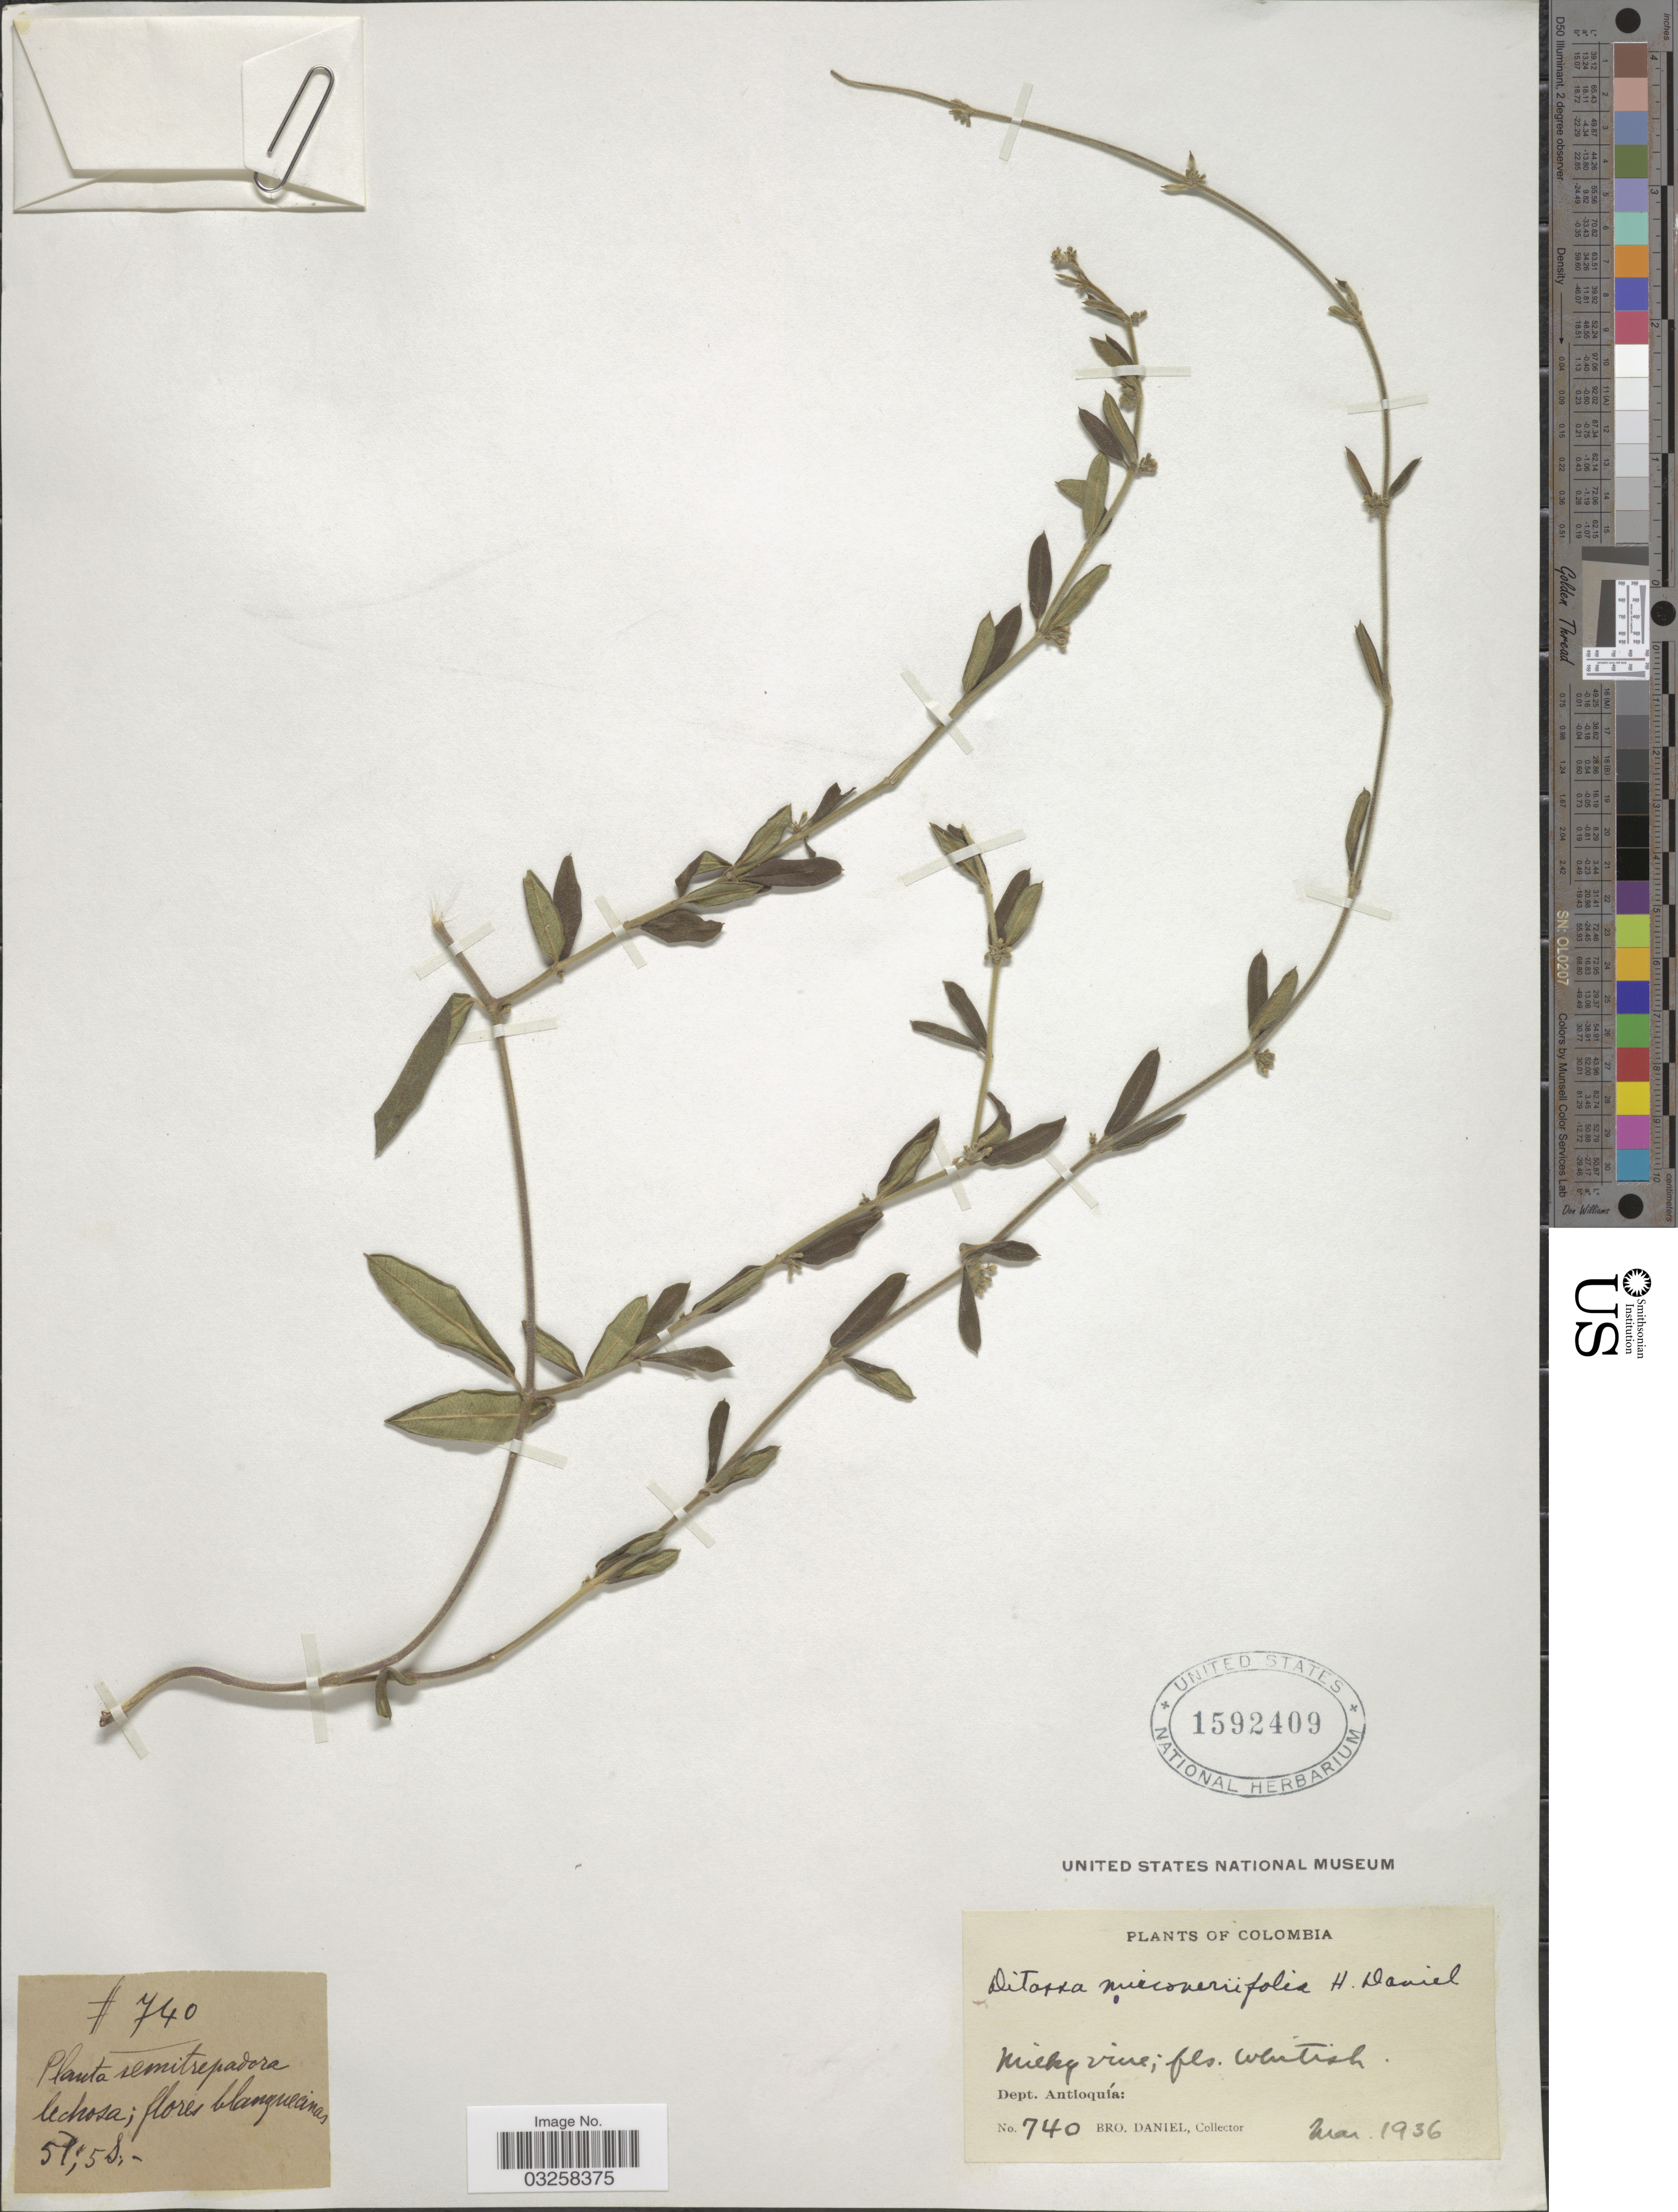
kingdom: Plantae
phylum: Tracheophyta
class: Magnoliopsida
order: Gentianales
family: Apocynaceae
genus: Ditassa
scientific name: Ditassa caucana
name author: Pittier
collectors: Bro. Daniel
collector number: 740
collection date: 1936-03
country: Colombia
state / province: Antioquia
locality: Dept. Antioquiá.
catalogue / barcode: US 1592409